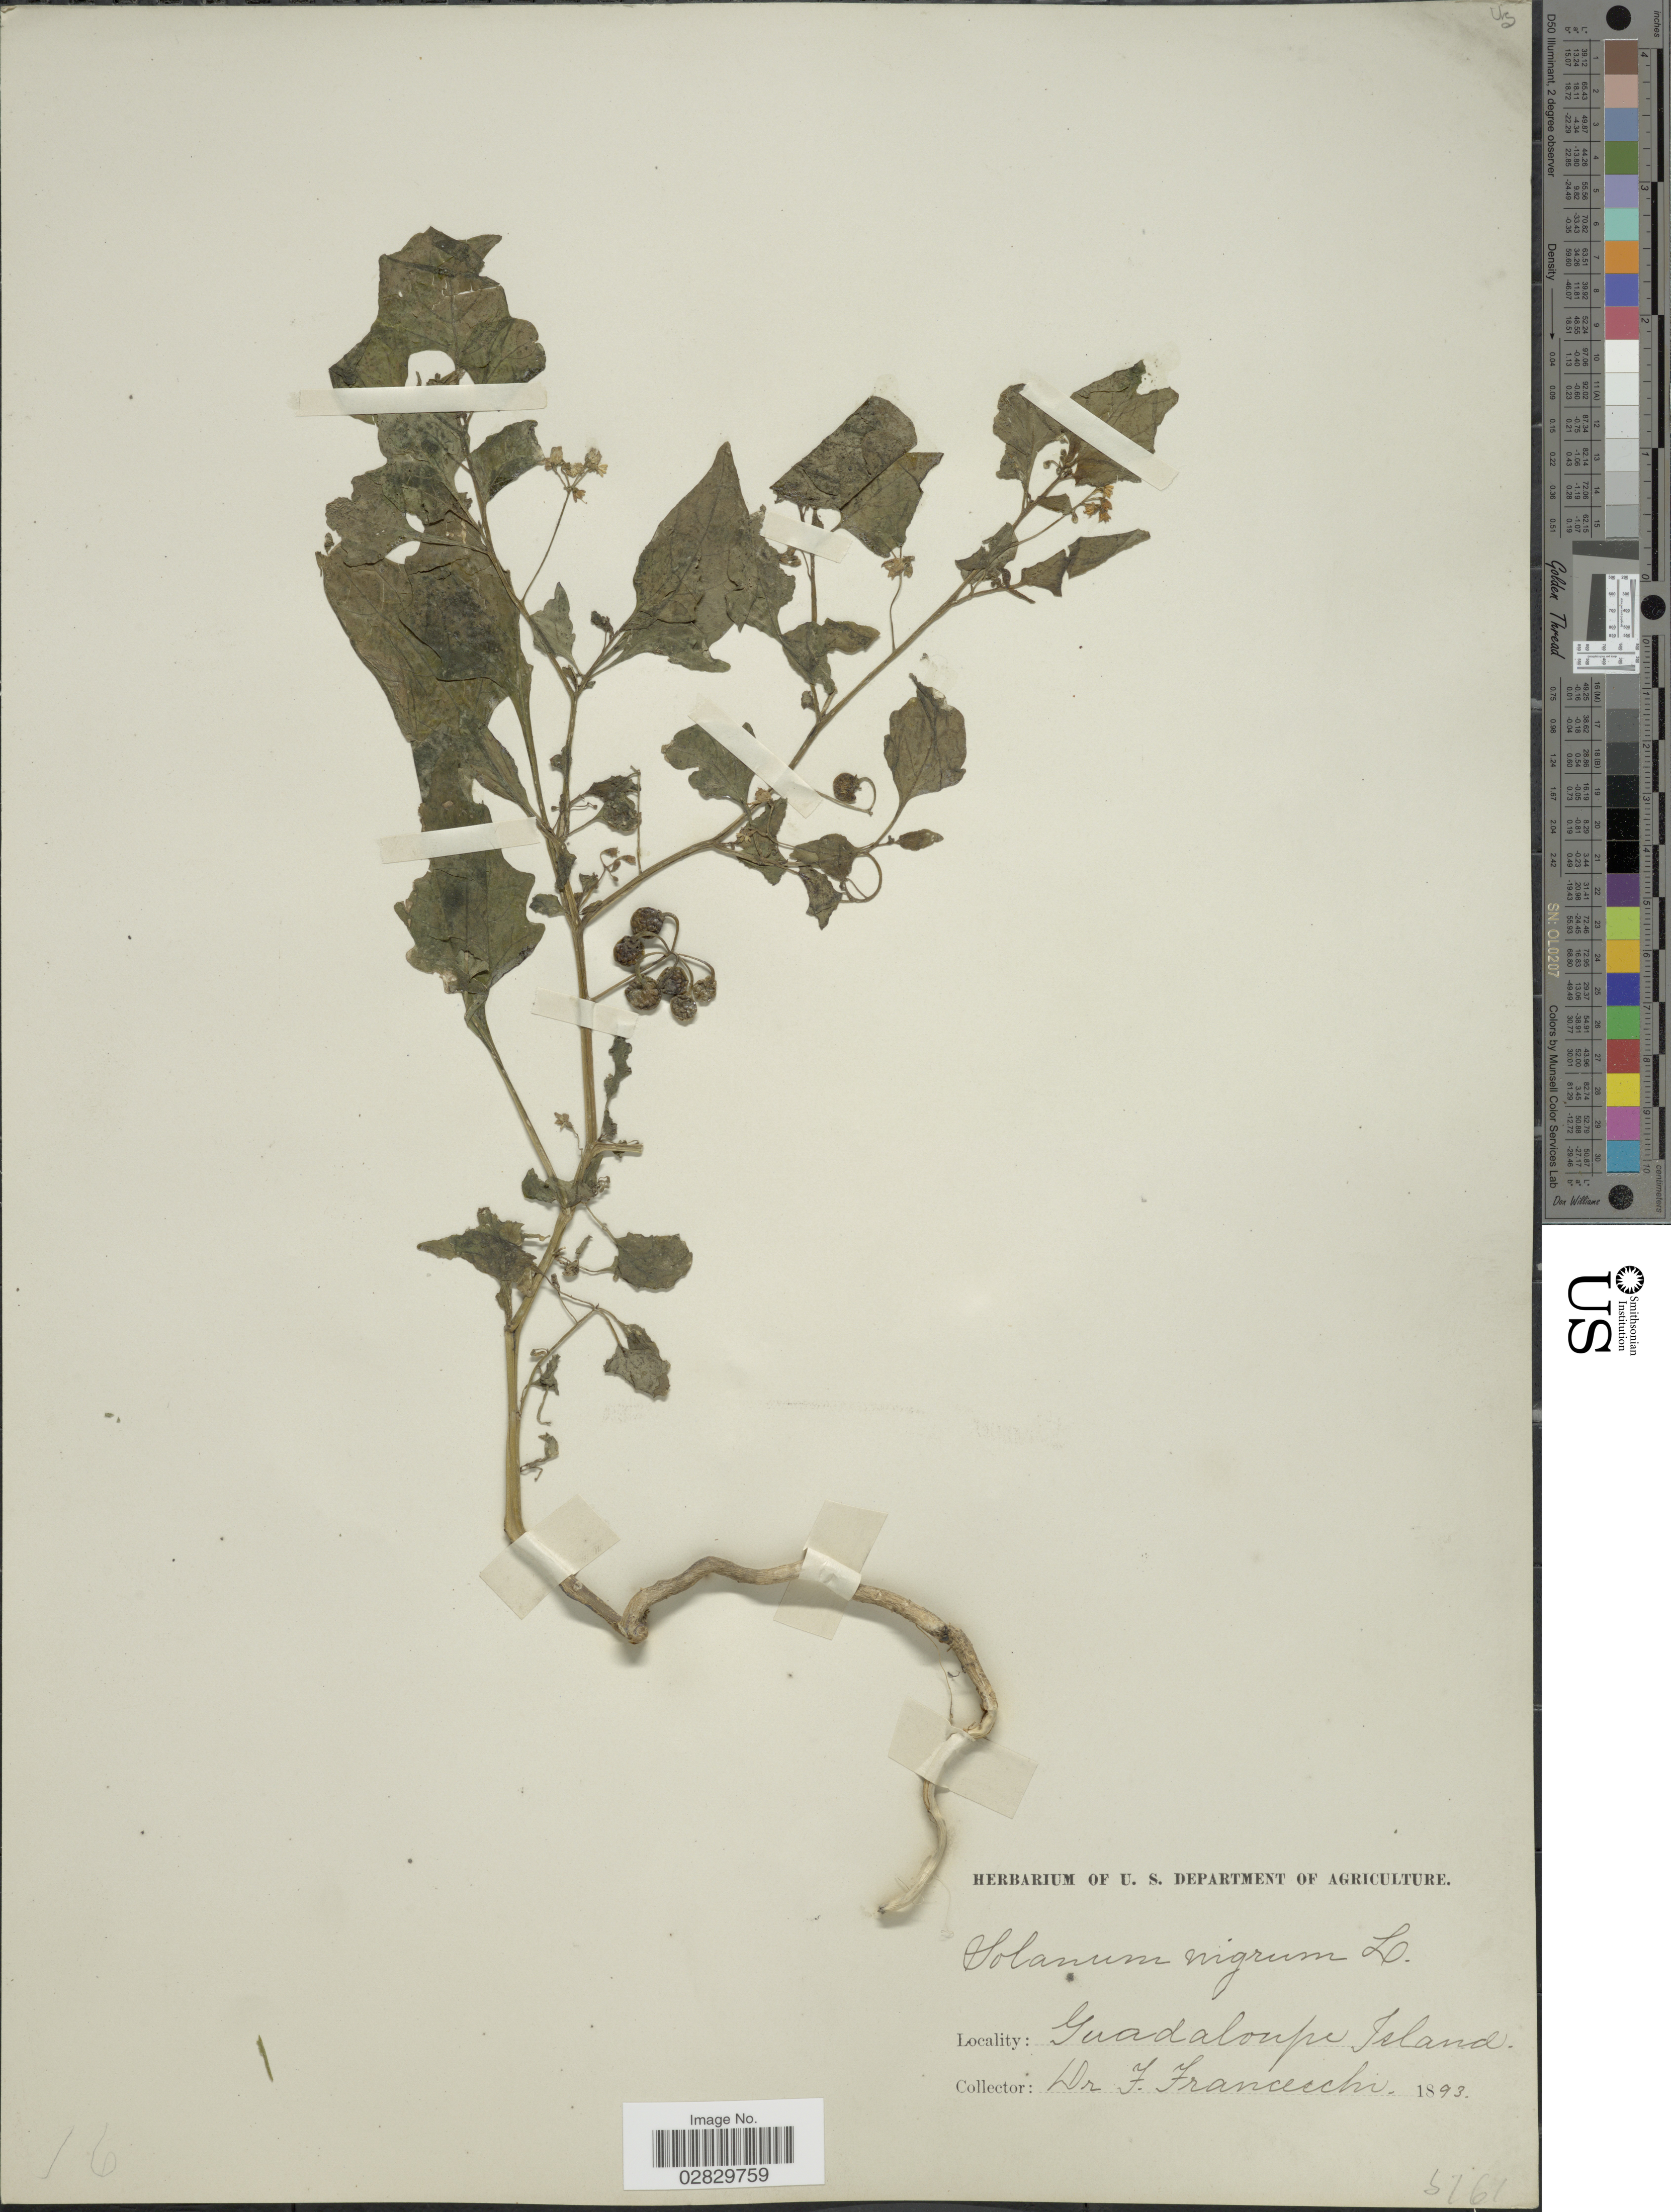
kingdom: Plantae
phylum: Tracheophyta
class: Magnoliopsida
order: Solanales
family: Solanaceae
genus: Solanum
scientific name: Solanum americanum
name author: Mill.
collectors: F. Franceschi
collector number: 5761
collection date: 1893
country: Mexico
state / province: Baja California Norte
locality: Guadaloupe Island.